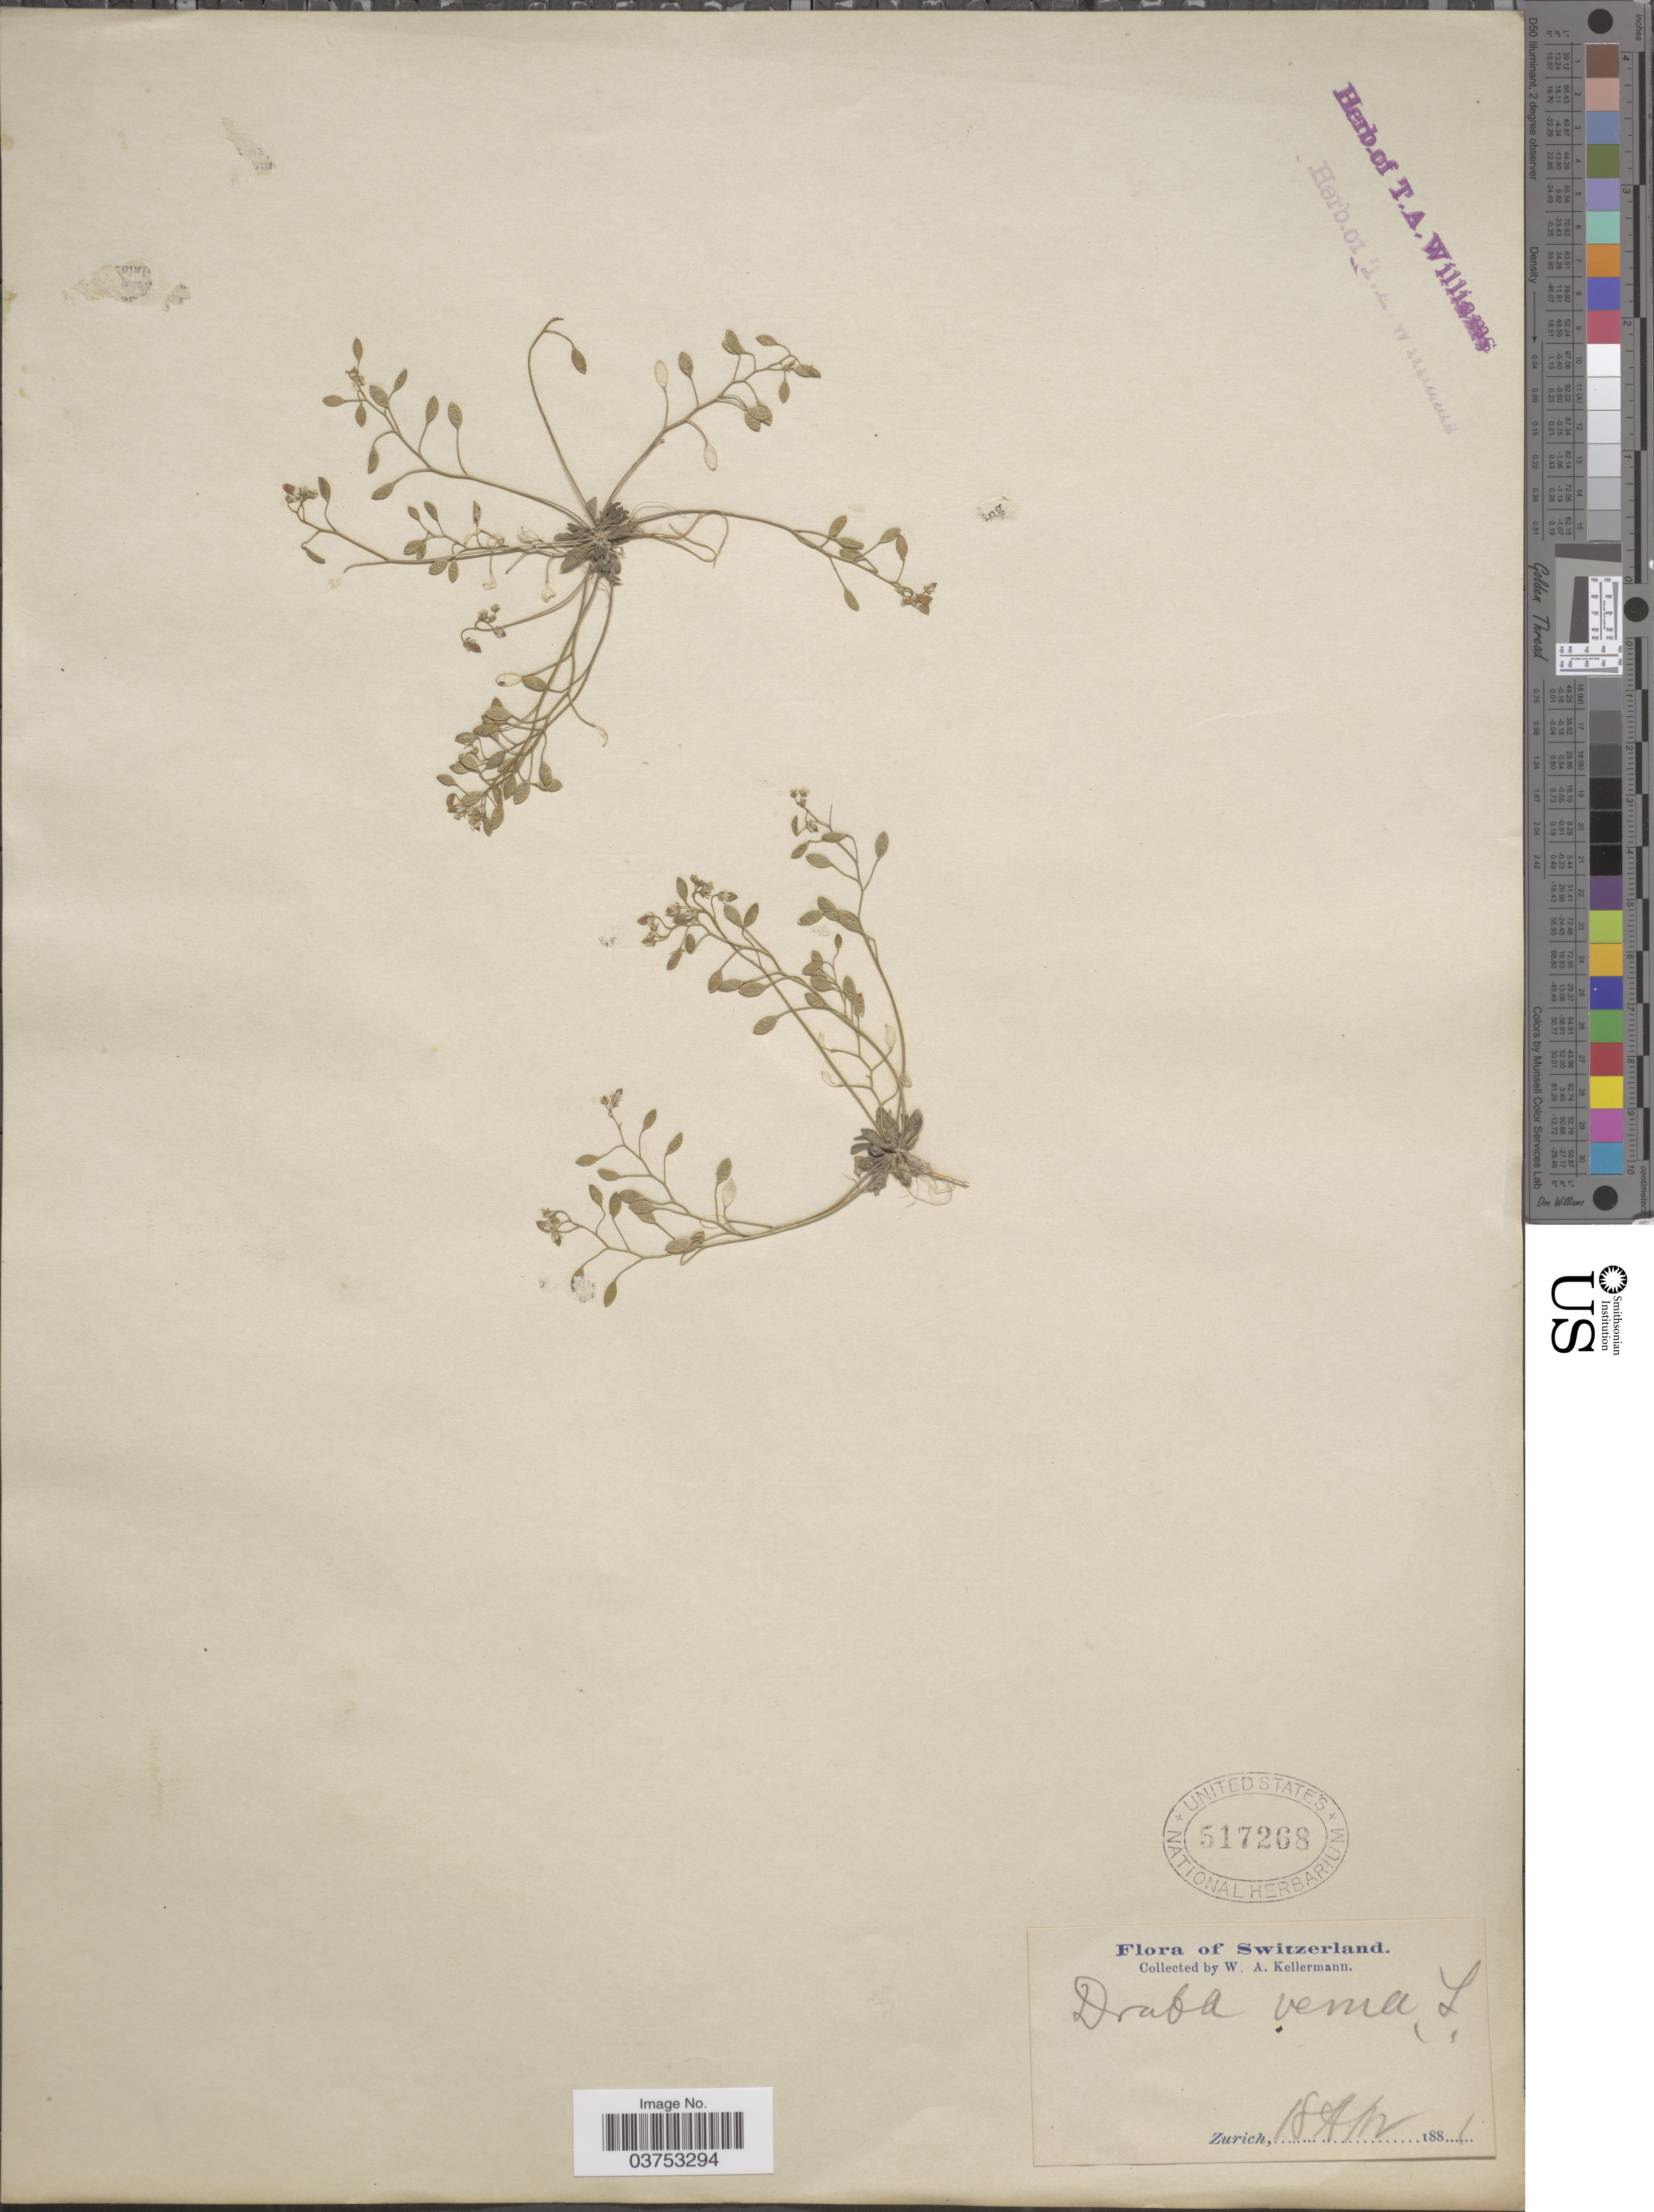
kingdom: Plantae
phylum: Tracheophyta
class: Magnoliopsida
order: Brassicales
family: Brassicaceae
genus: Draba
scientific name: Draba verna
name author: L.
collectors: W. A. Kellermann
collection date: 1881-04-18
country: Switzerland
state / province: Zurich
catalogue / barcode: US 517268